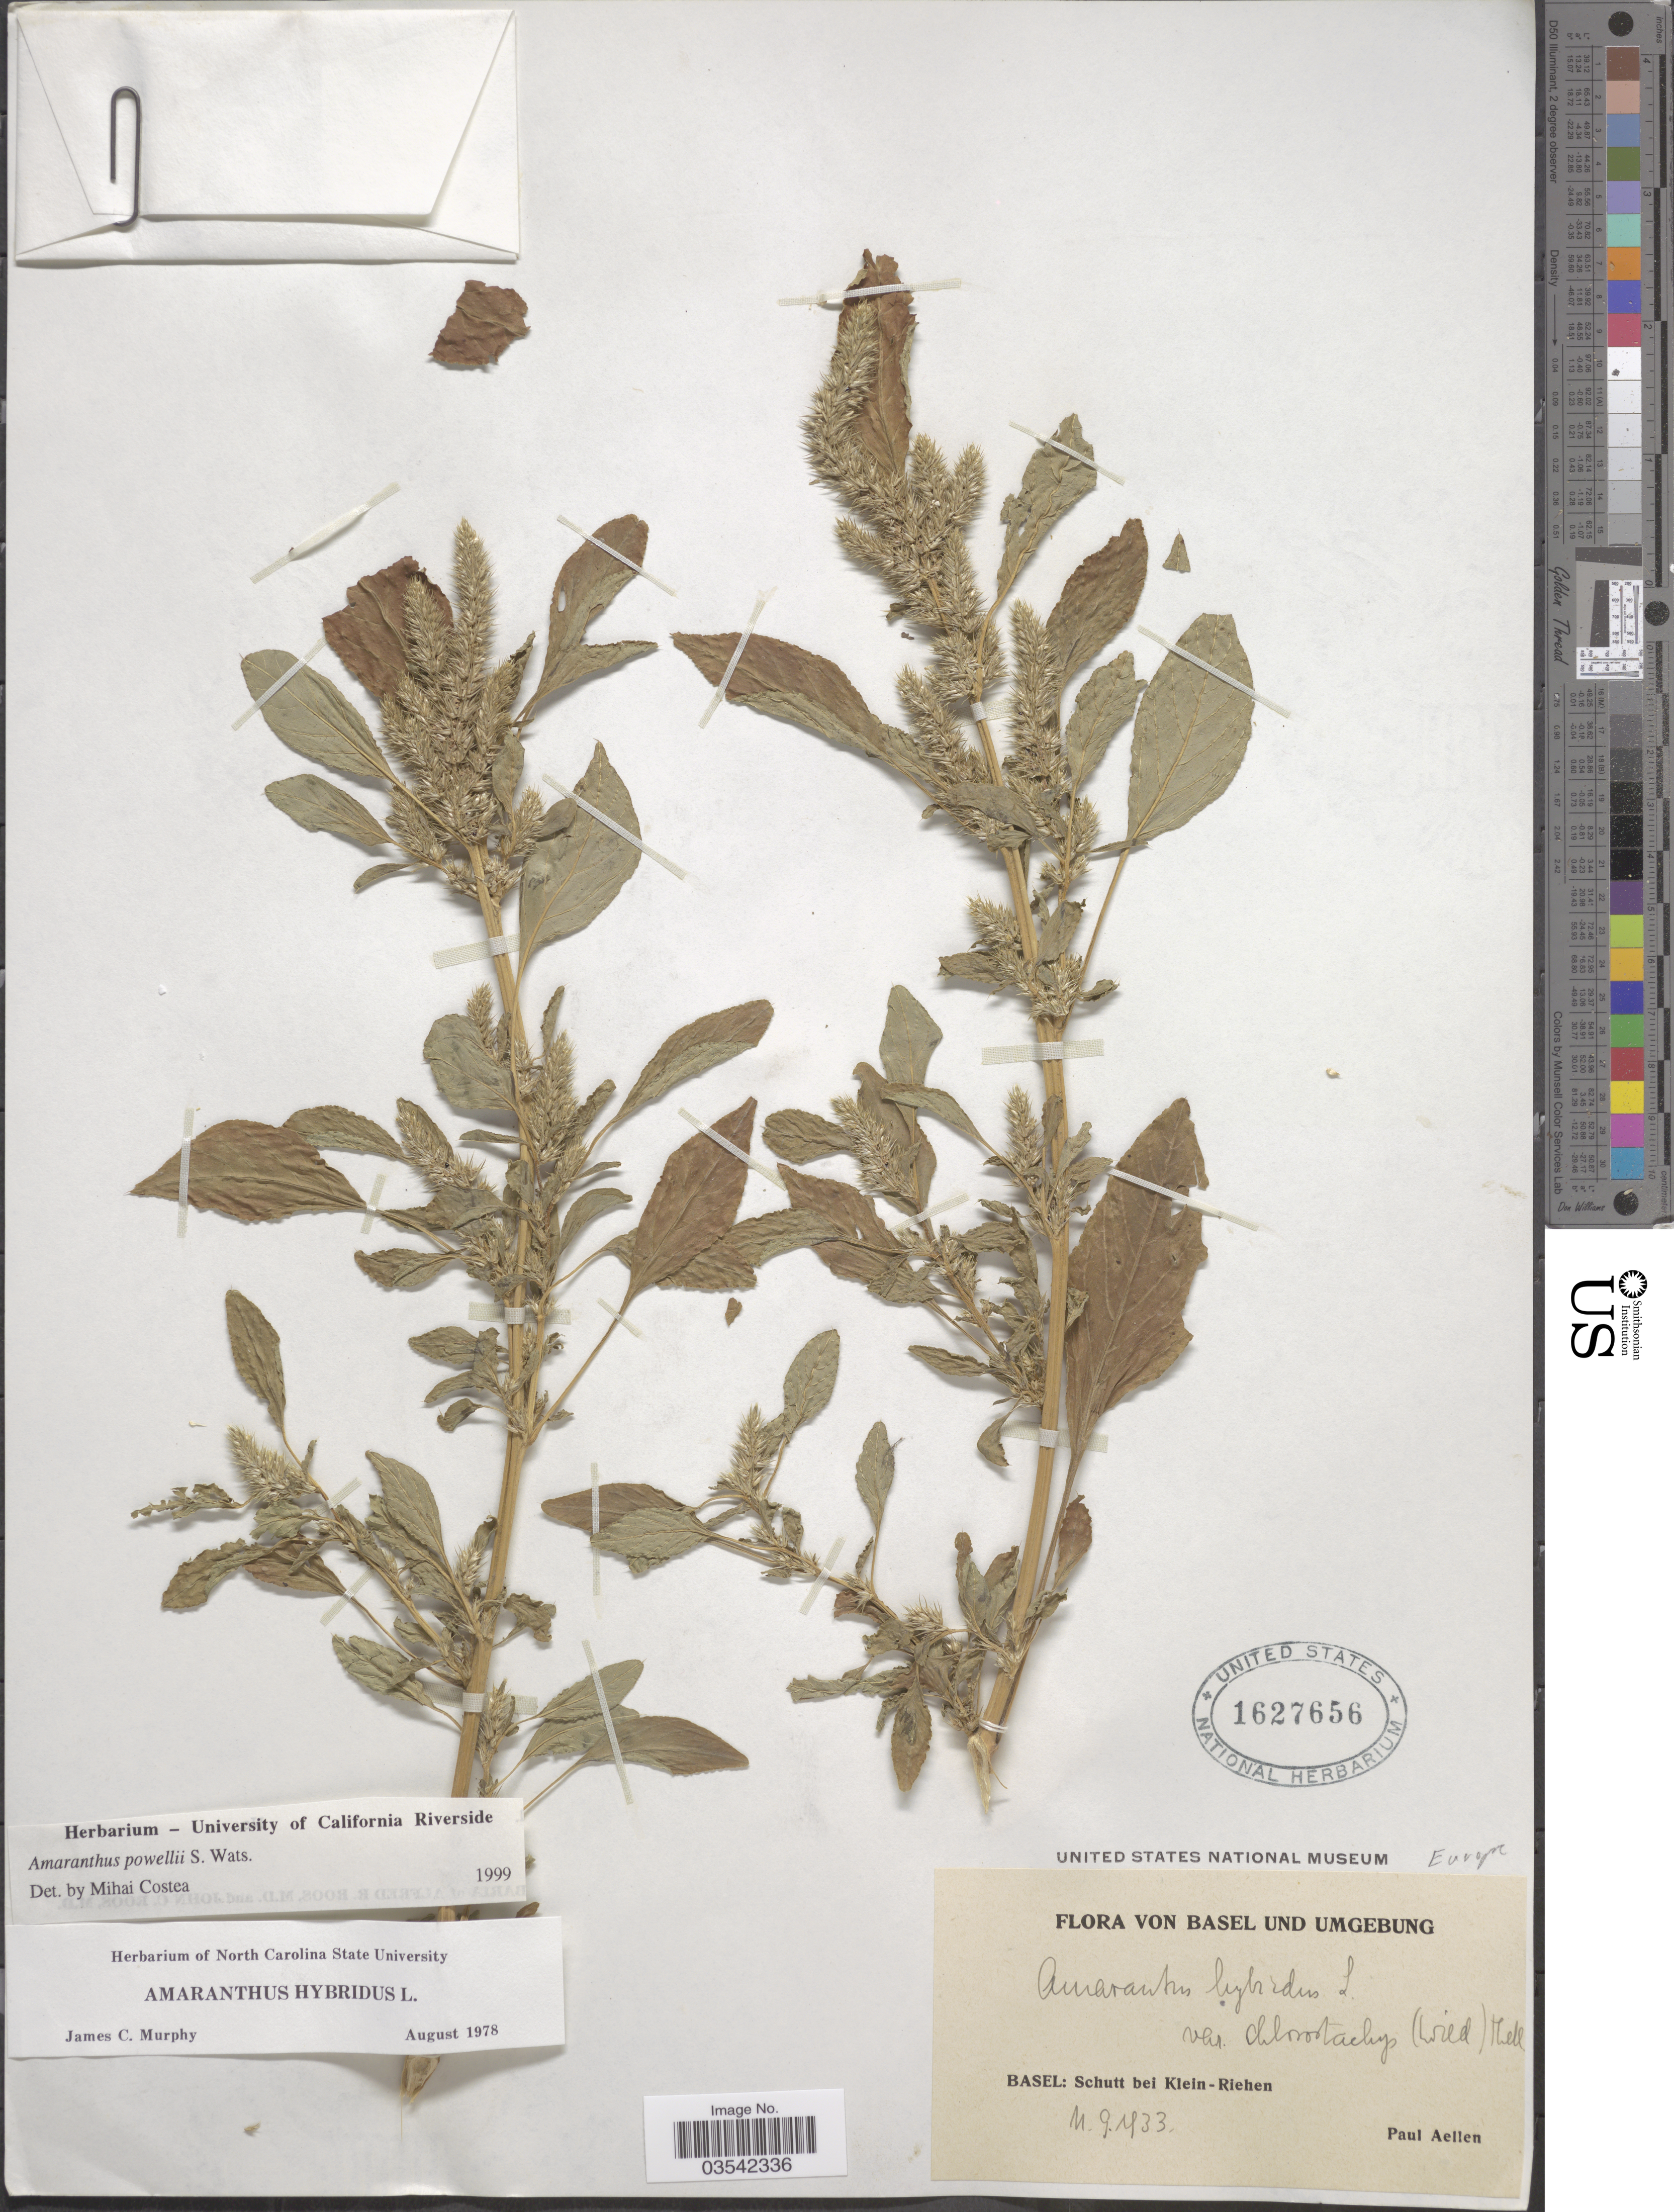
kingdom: Plantae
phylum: Tracheophyta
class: Magnoliopsida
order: Caryophyllales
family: Amaranthaceae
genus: Amaranthus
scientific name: Amaranthus powellii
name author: S. Watson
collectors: P. Aellen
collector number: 9433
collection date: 1933-09-11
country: Switzerland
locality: Basel: Schutt bei Klein-Riehen.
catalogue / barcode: US 1627656